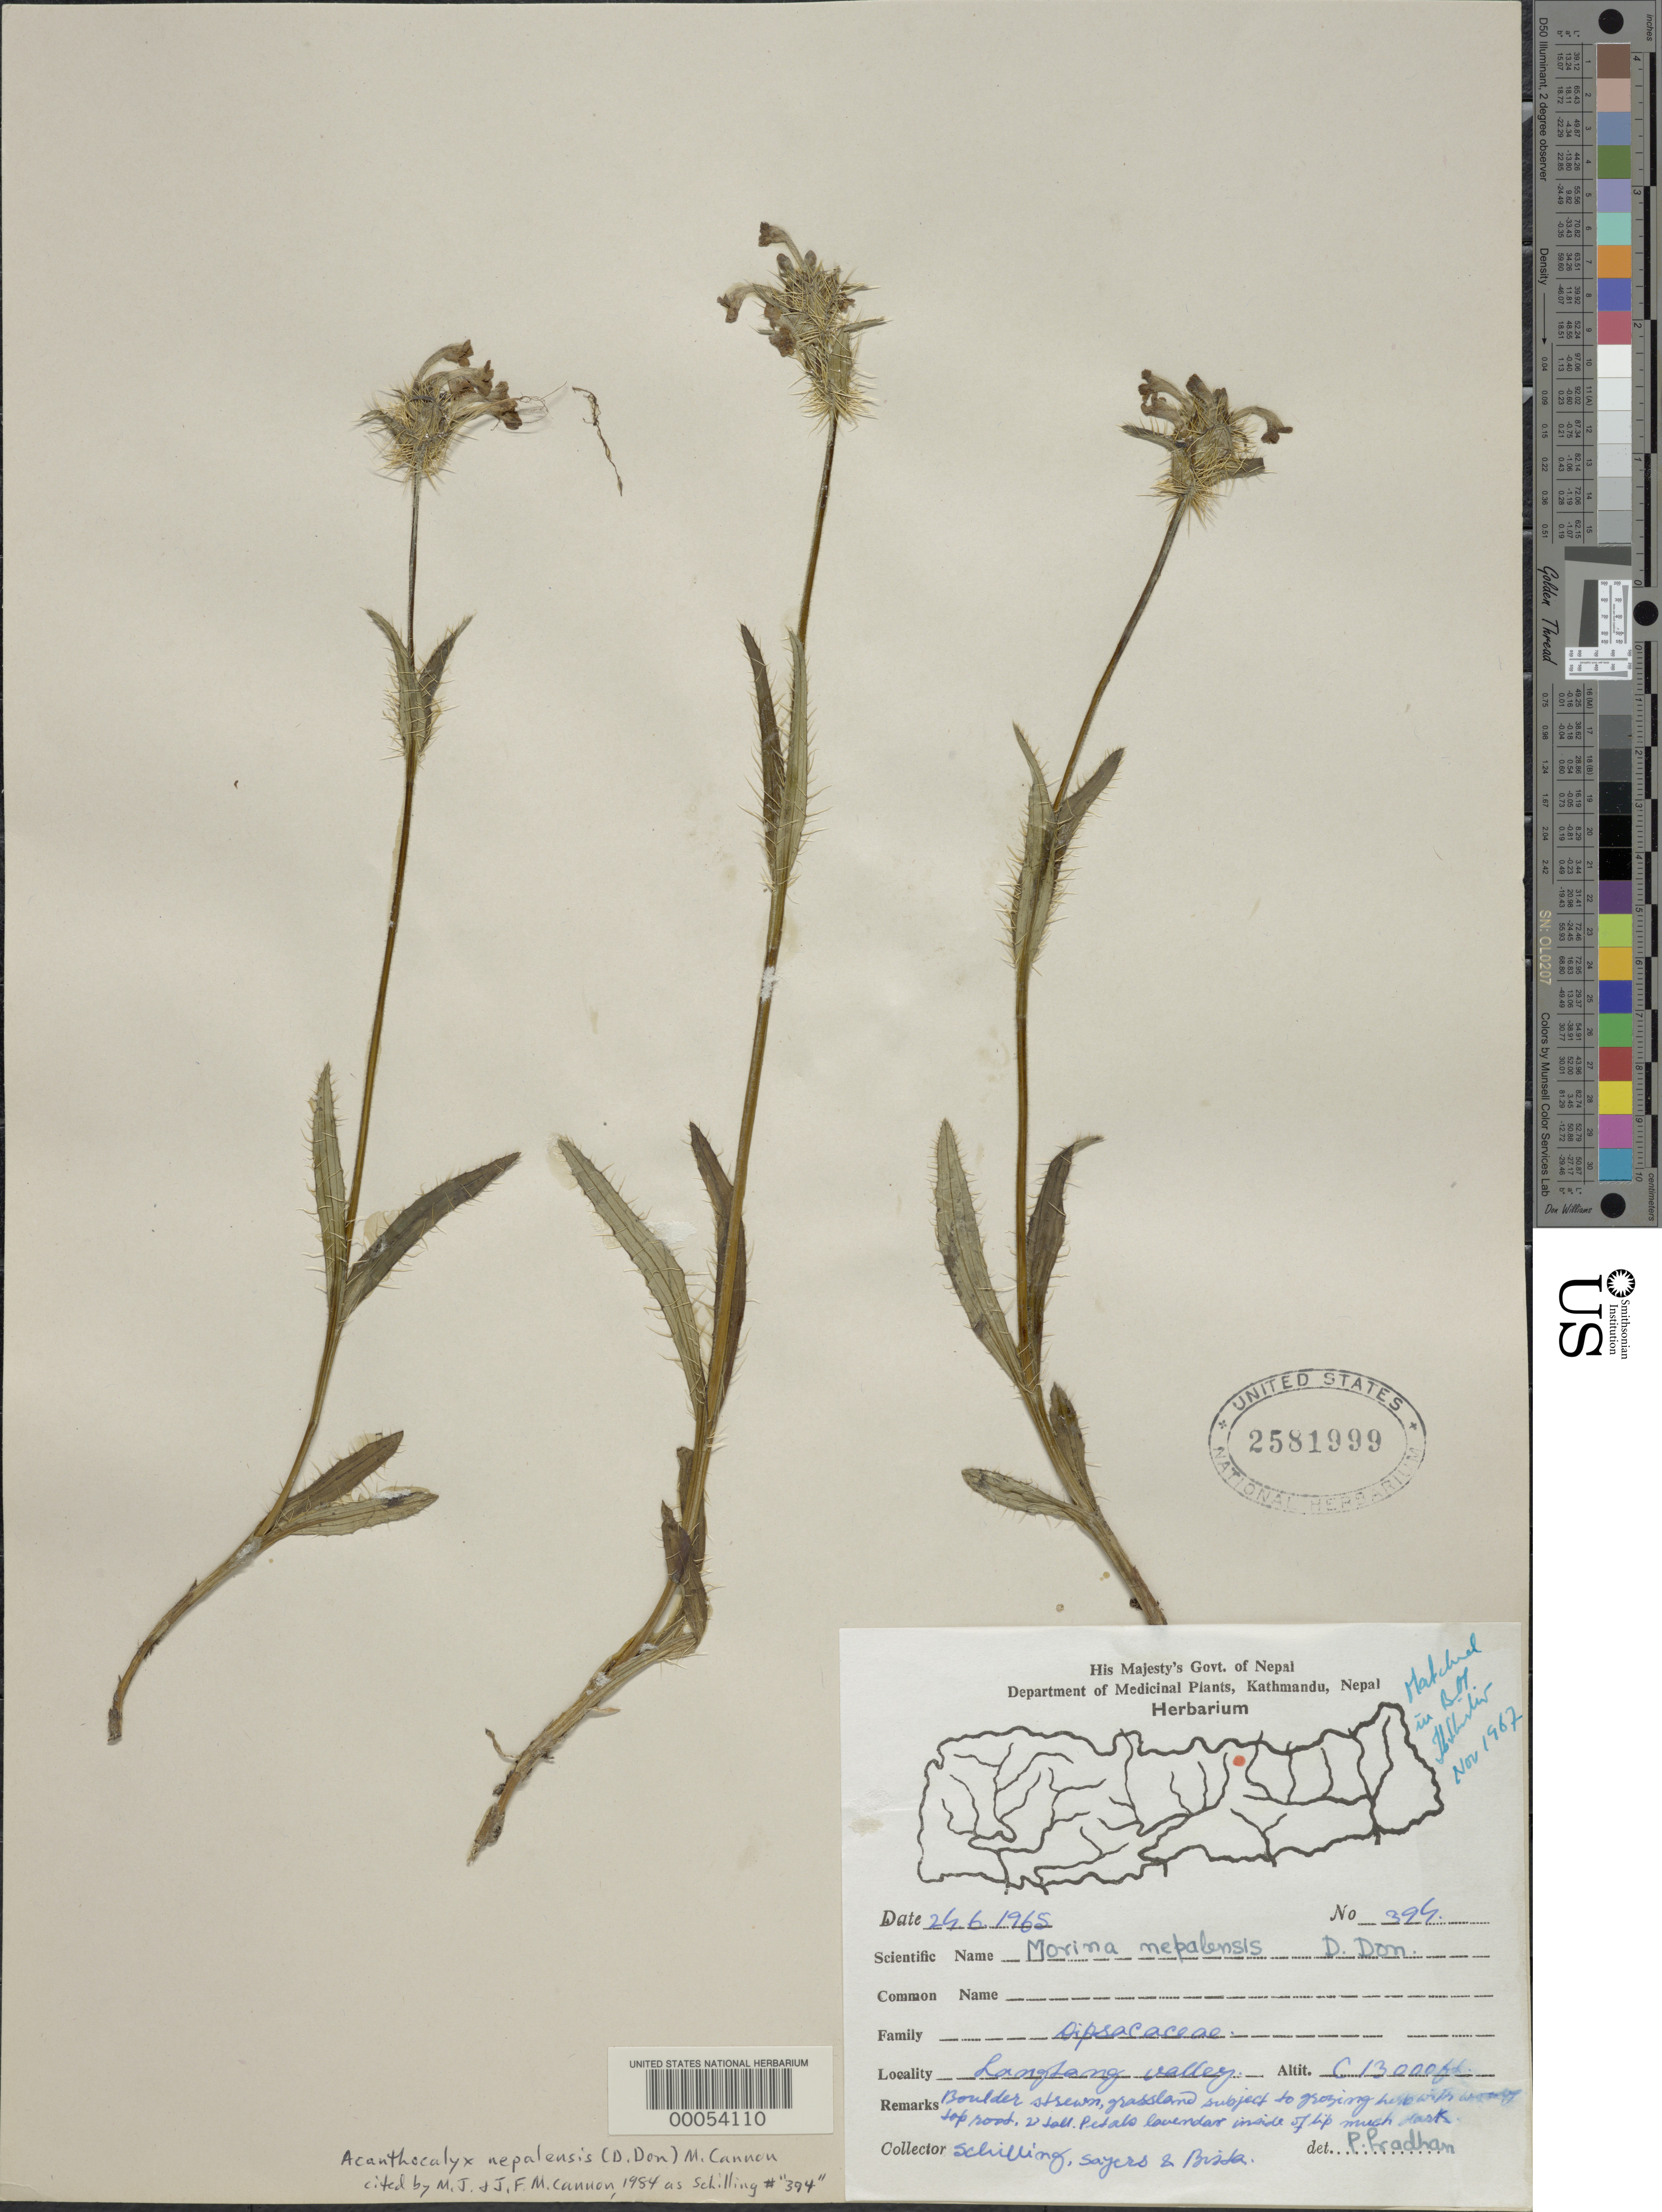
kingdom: Plantae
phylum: Tracheophyta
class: Magnoliopsida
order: Dipsacales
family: Caprifoliaceae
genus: Acanthocalyx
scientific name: Acanthocalyx nepalensis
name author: (D. Don) M.J. Cannon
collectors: Schilling, --, -. Sayers & -. Bisda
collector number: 394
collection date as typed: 24 Jun 1965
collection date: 1965-06-24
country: Nepal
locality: Langlang Valley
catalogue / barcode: US 2581999